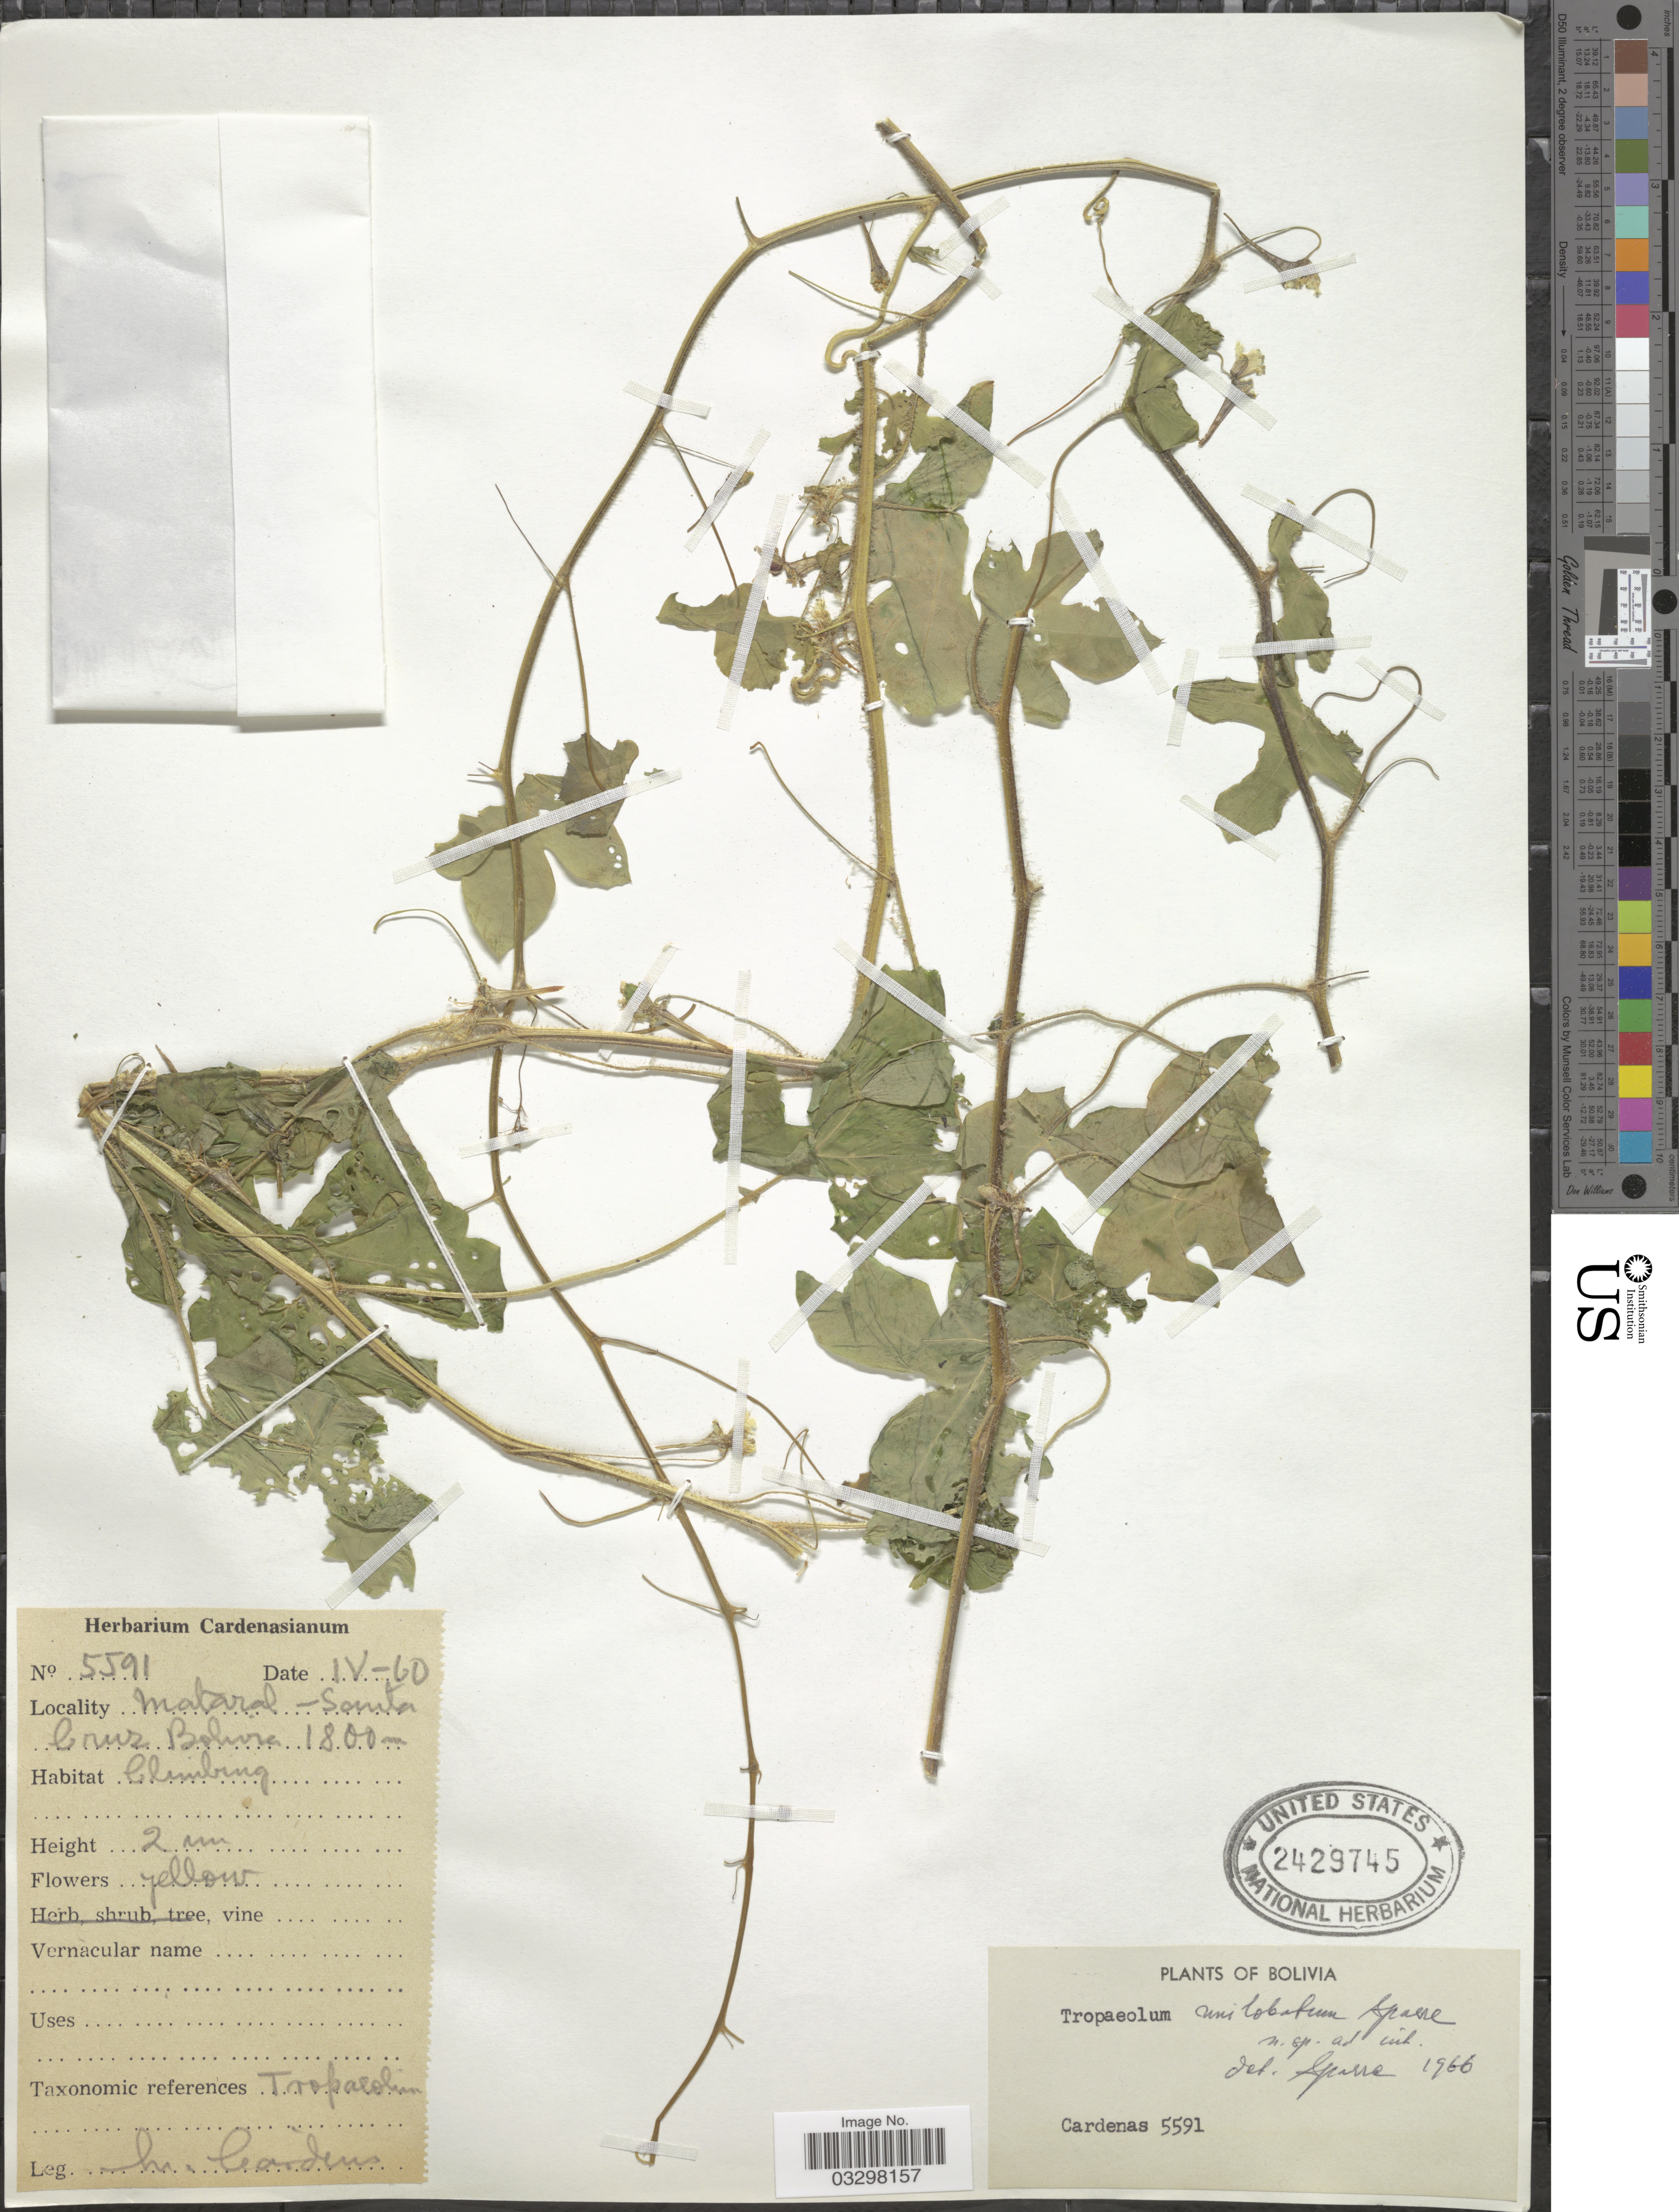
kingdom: Plantae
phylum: Tracheophyta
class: Magnoliopsida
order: Brassicales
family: Tropaeolaceae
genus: Tropaeolum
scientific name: Tropaeolum unilobatum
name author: Sparre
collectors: M. Cárdenas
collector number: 5591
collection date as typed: Transcribed d/m/y: /4/60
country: Bolivia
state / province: Santa Cruz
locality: Mataral - Santa Cruz.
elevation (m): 1800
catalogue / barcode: US 2429745